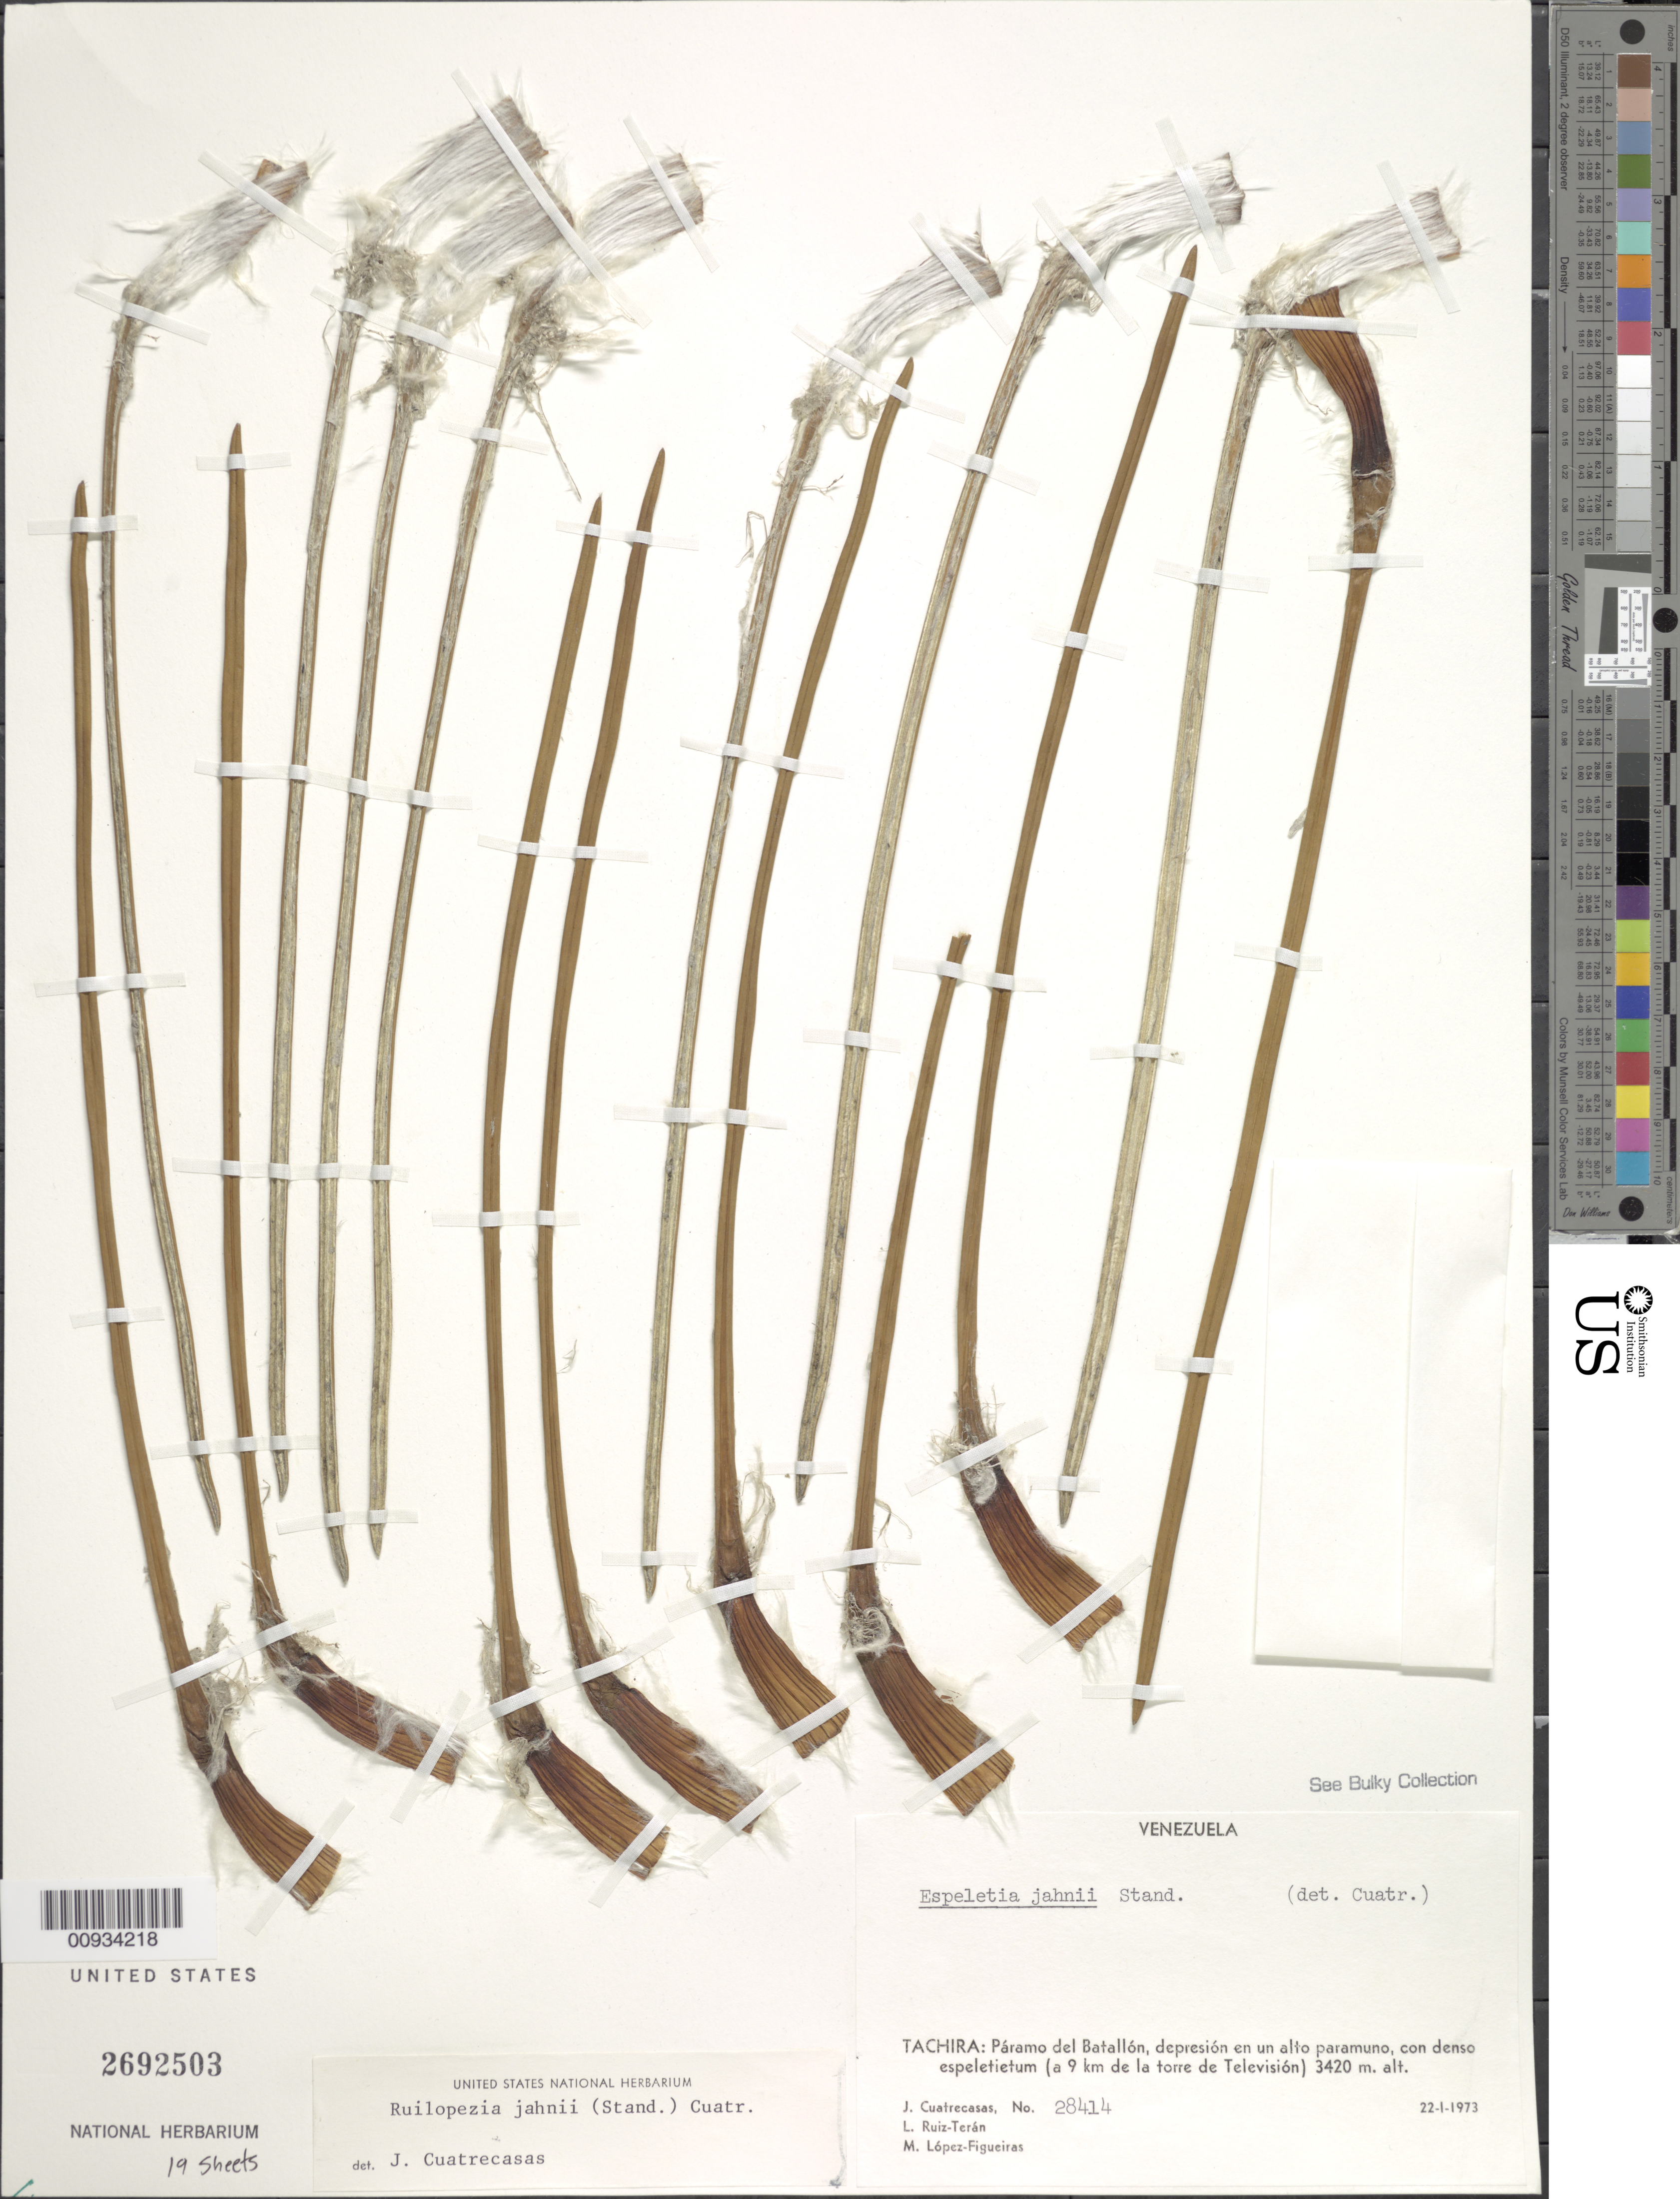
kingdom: Plantae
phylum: Tracheophyta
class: Magnoliopsida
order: Asterales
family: Asteraceae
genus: Ruilopezia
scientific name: Ruilopezia jahnii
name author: (Standl.) Cuatrec.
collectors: J. Cuatrecasas, L. E. Ruíz-Terán & M. López Figueiras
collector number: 28414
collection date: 1973-01-22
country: Venezuela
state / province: Táchira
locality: Páramo del Batallón. Páramo del Batallón, depresión en un alto paramuno, con denso espeletietum (a 9 km de la torre de Televisión).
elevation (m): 3420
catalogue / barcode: US 2692503